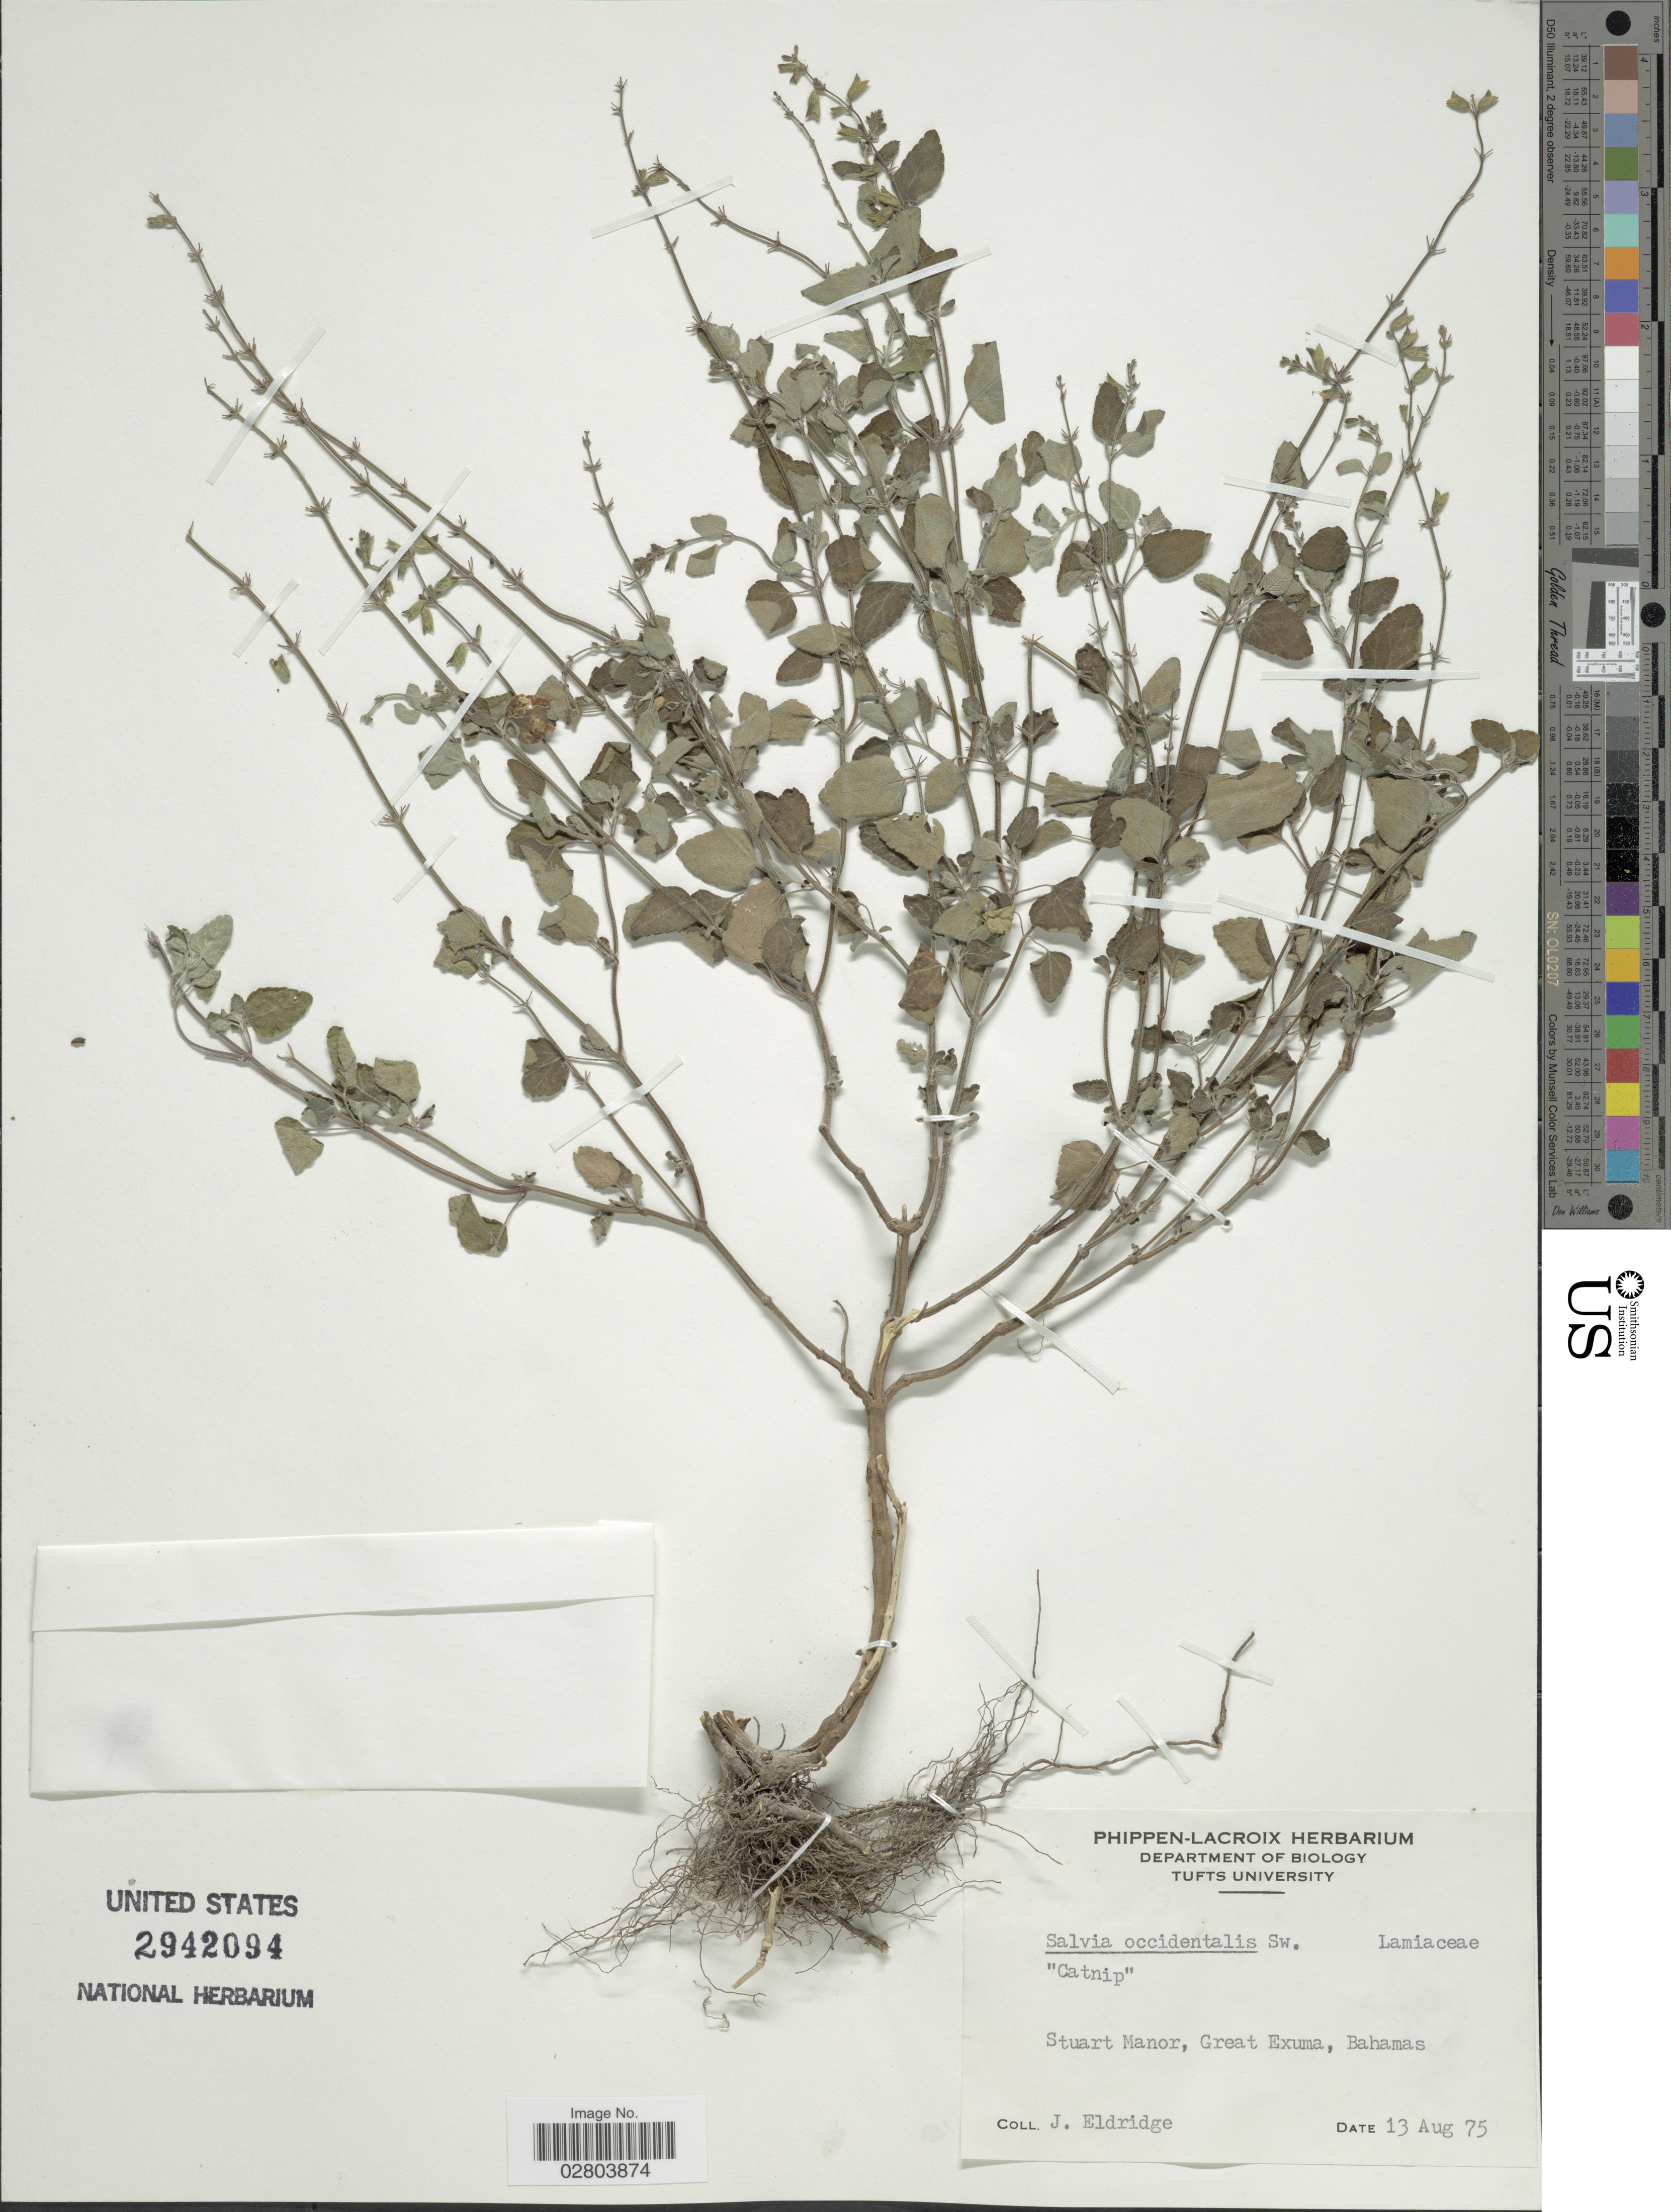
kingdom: Plantae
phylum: Tracheophyta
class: Magnoliopsida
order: Lamiales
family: Lamiaceae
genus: Salvia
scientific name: Salvia occidentalis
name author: Sw.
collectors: J. Eldridge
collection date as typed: Transcribed d/m/y: 13/8/75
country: Bahamas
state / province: Exuma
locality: Stuart Manor, Great Exuma.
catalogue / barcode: US 2942094